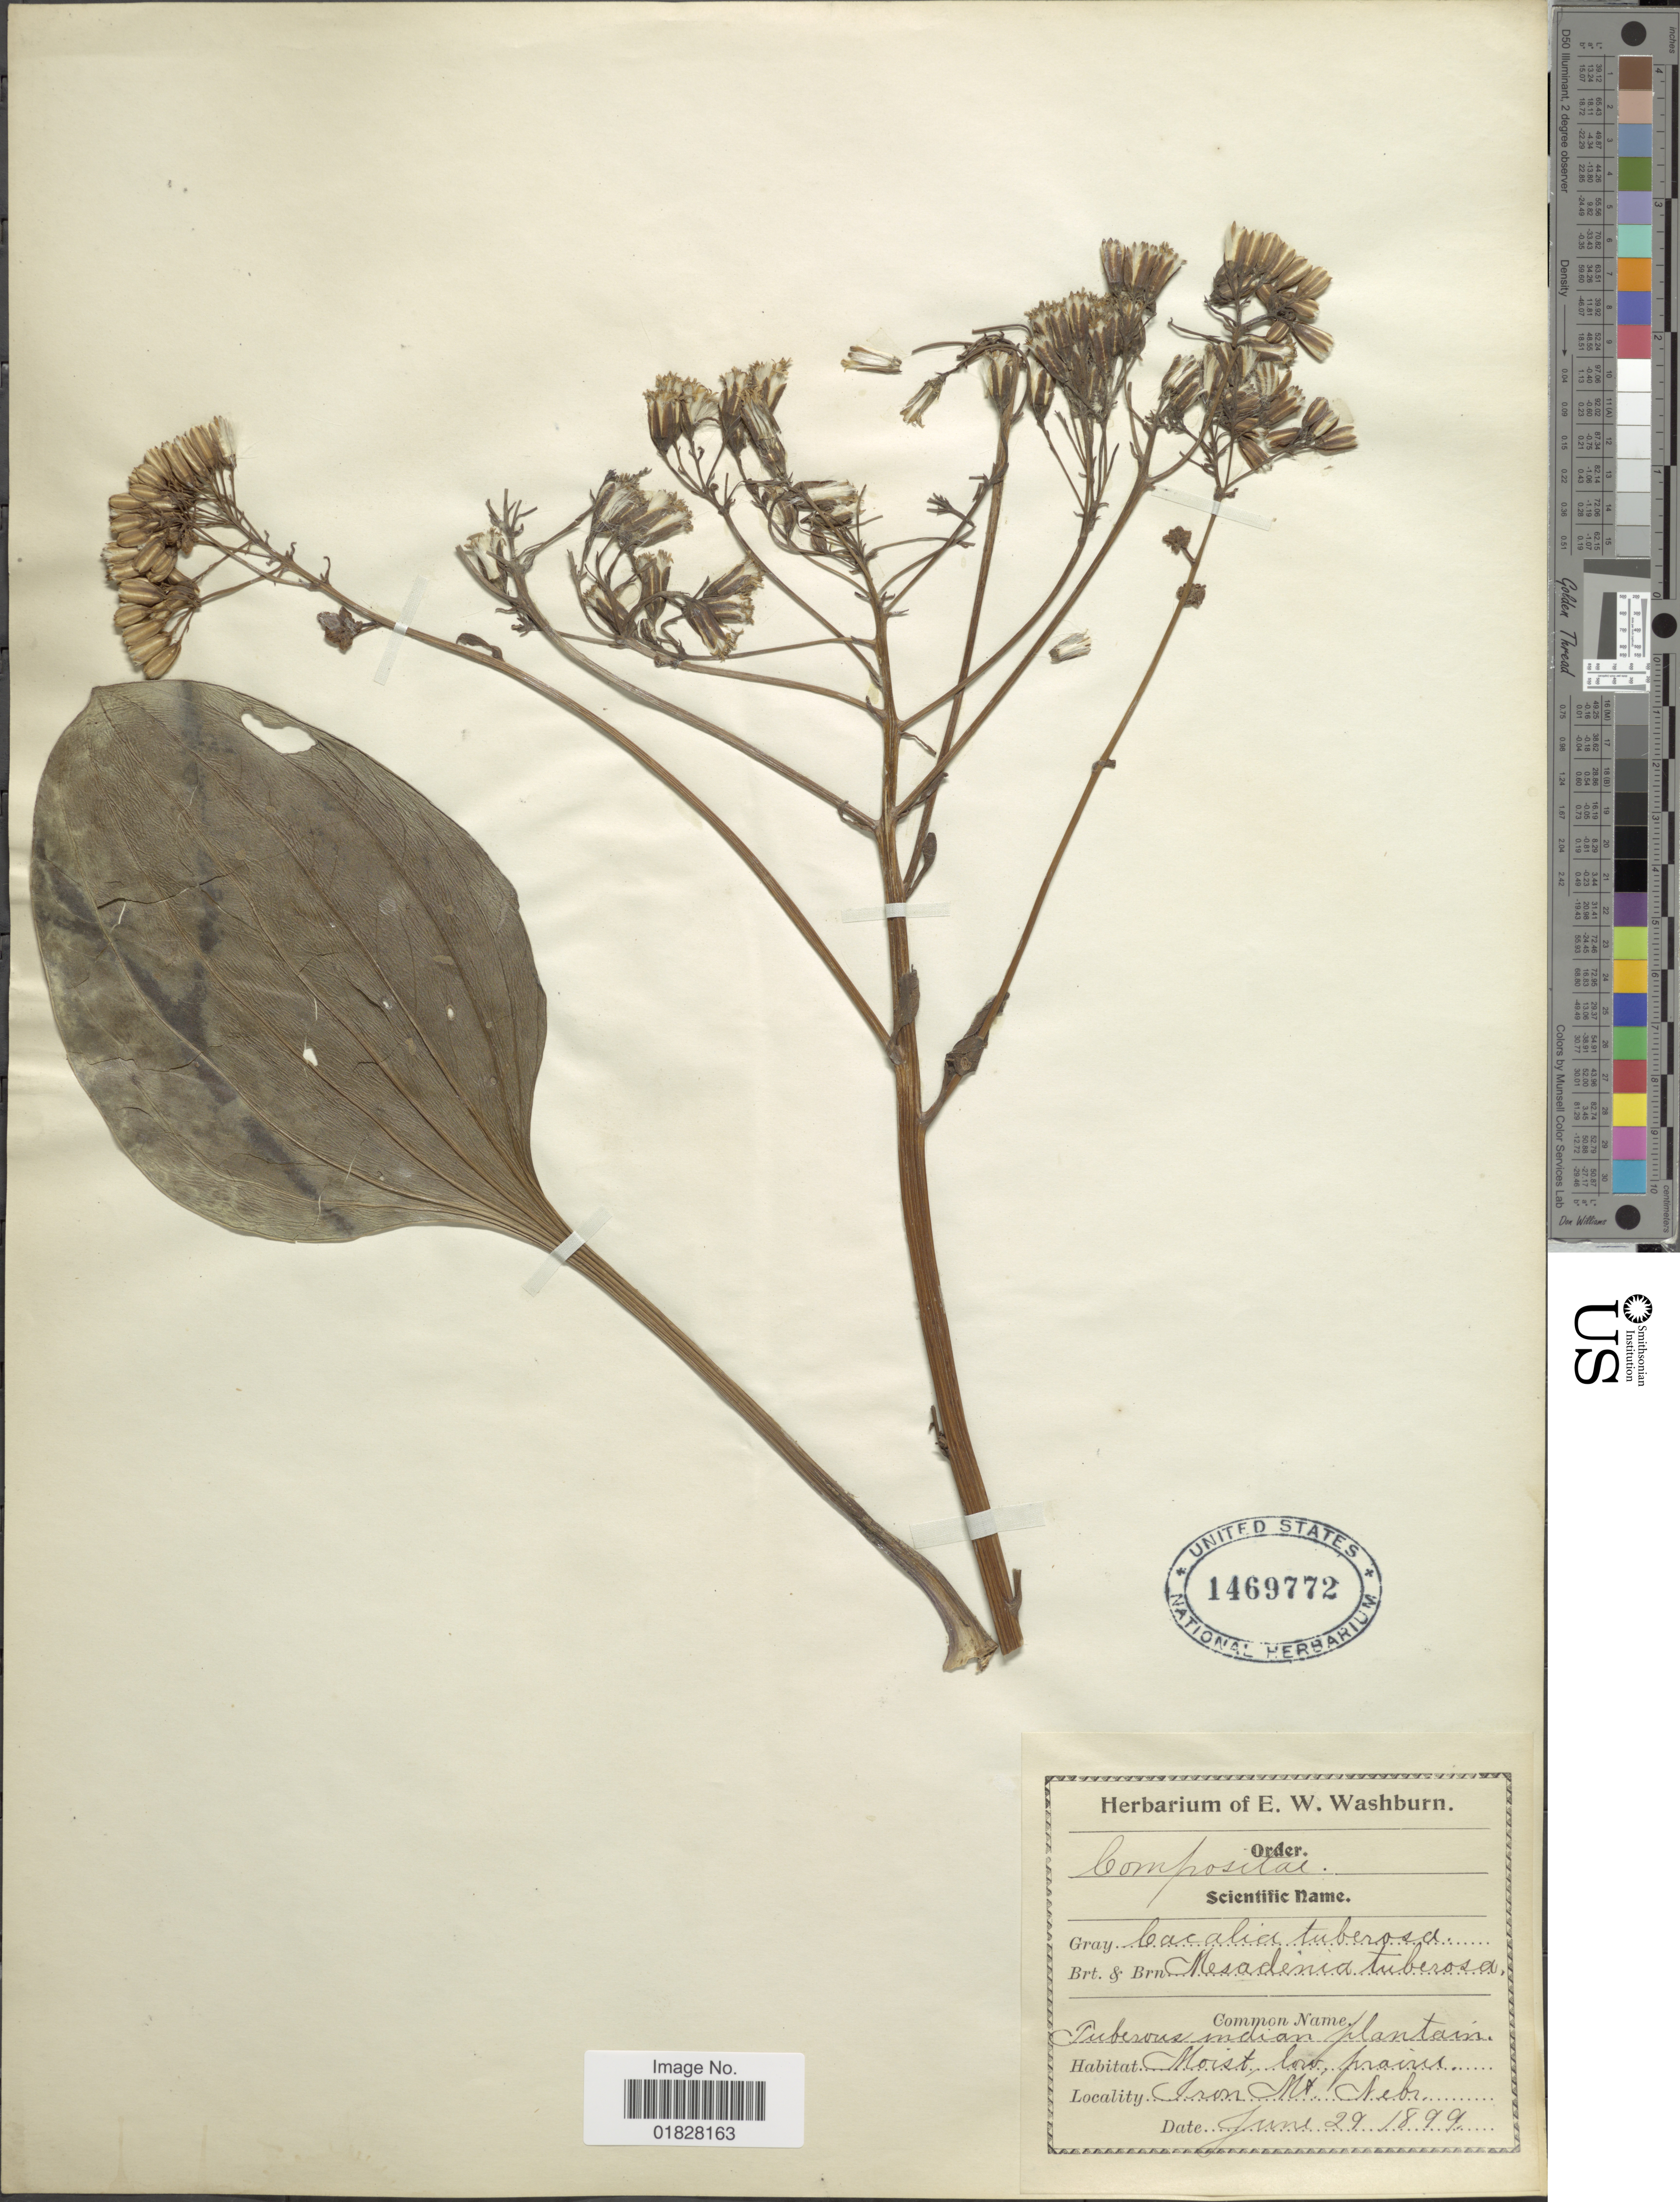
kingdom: Plantae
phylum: Tracheophyta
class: Magnoliopsida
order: Asterales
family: Asteraceae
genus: Arnoglossum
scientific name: Arnoglossum plantagineum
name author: Raf.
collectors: ex herb. E. W. Washburn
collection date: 1899-06-29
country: United States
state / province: Nebraska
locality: Iron Mt.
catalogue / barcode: US 1469772